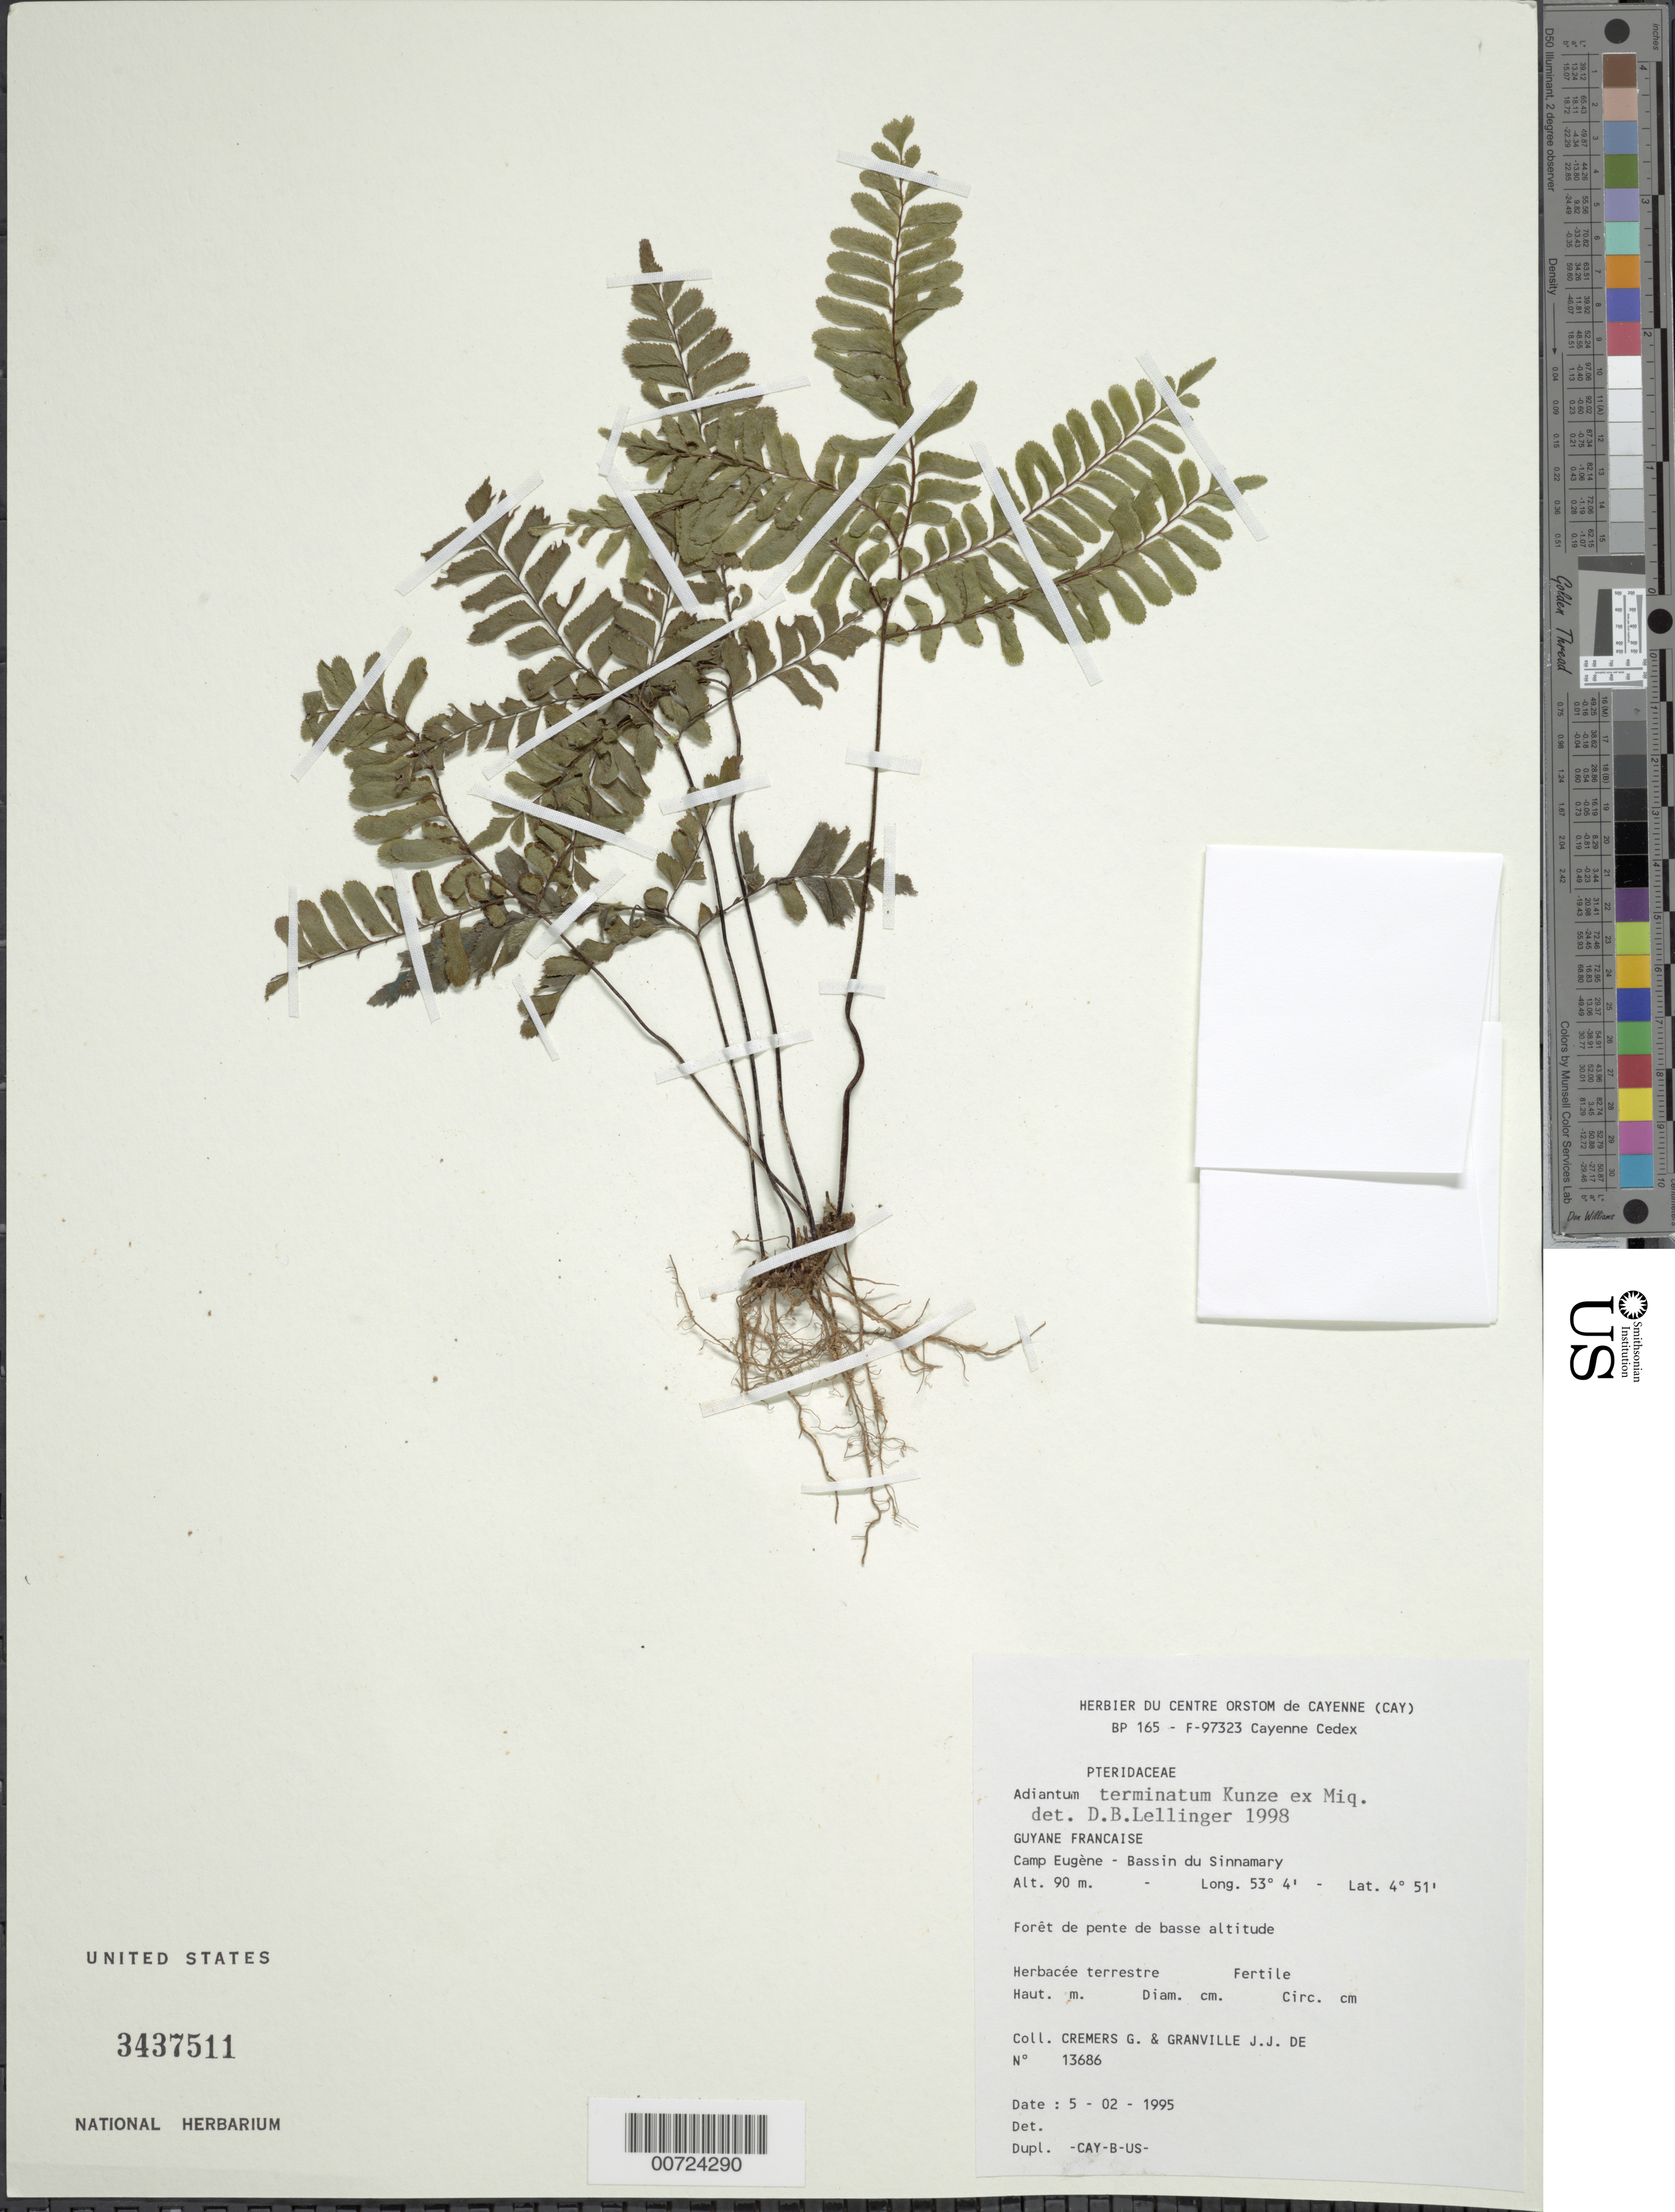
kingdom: Plantae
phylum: Tracheophyta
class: Polypodiopsida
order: Polypodiales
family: Pteridaceae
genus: Adiantum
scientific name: Adiantum terminatum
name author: Kunze ex Miq.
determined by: Lellinger, David B., (BOT), Smithsonian Institution - National Museum of Natural History (UNITED STATES)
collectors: G. Cremers & J.-J. de Granville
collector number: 13686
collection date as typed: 5-Feb-95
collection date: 1995-02-05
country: French Guiana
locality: Camp Eugène, Bassin du Sinnamary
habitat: Low slope forest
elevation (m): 90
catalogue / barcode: US 3437511